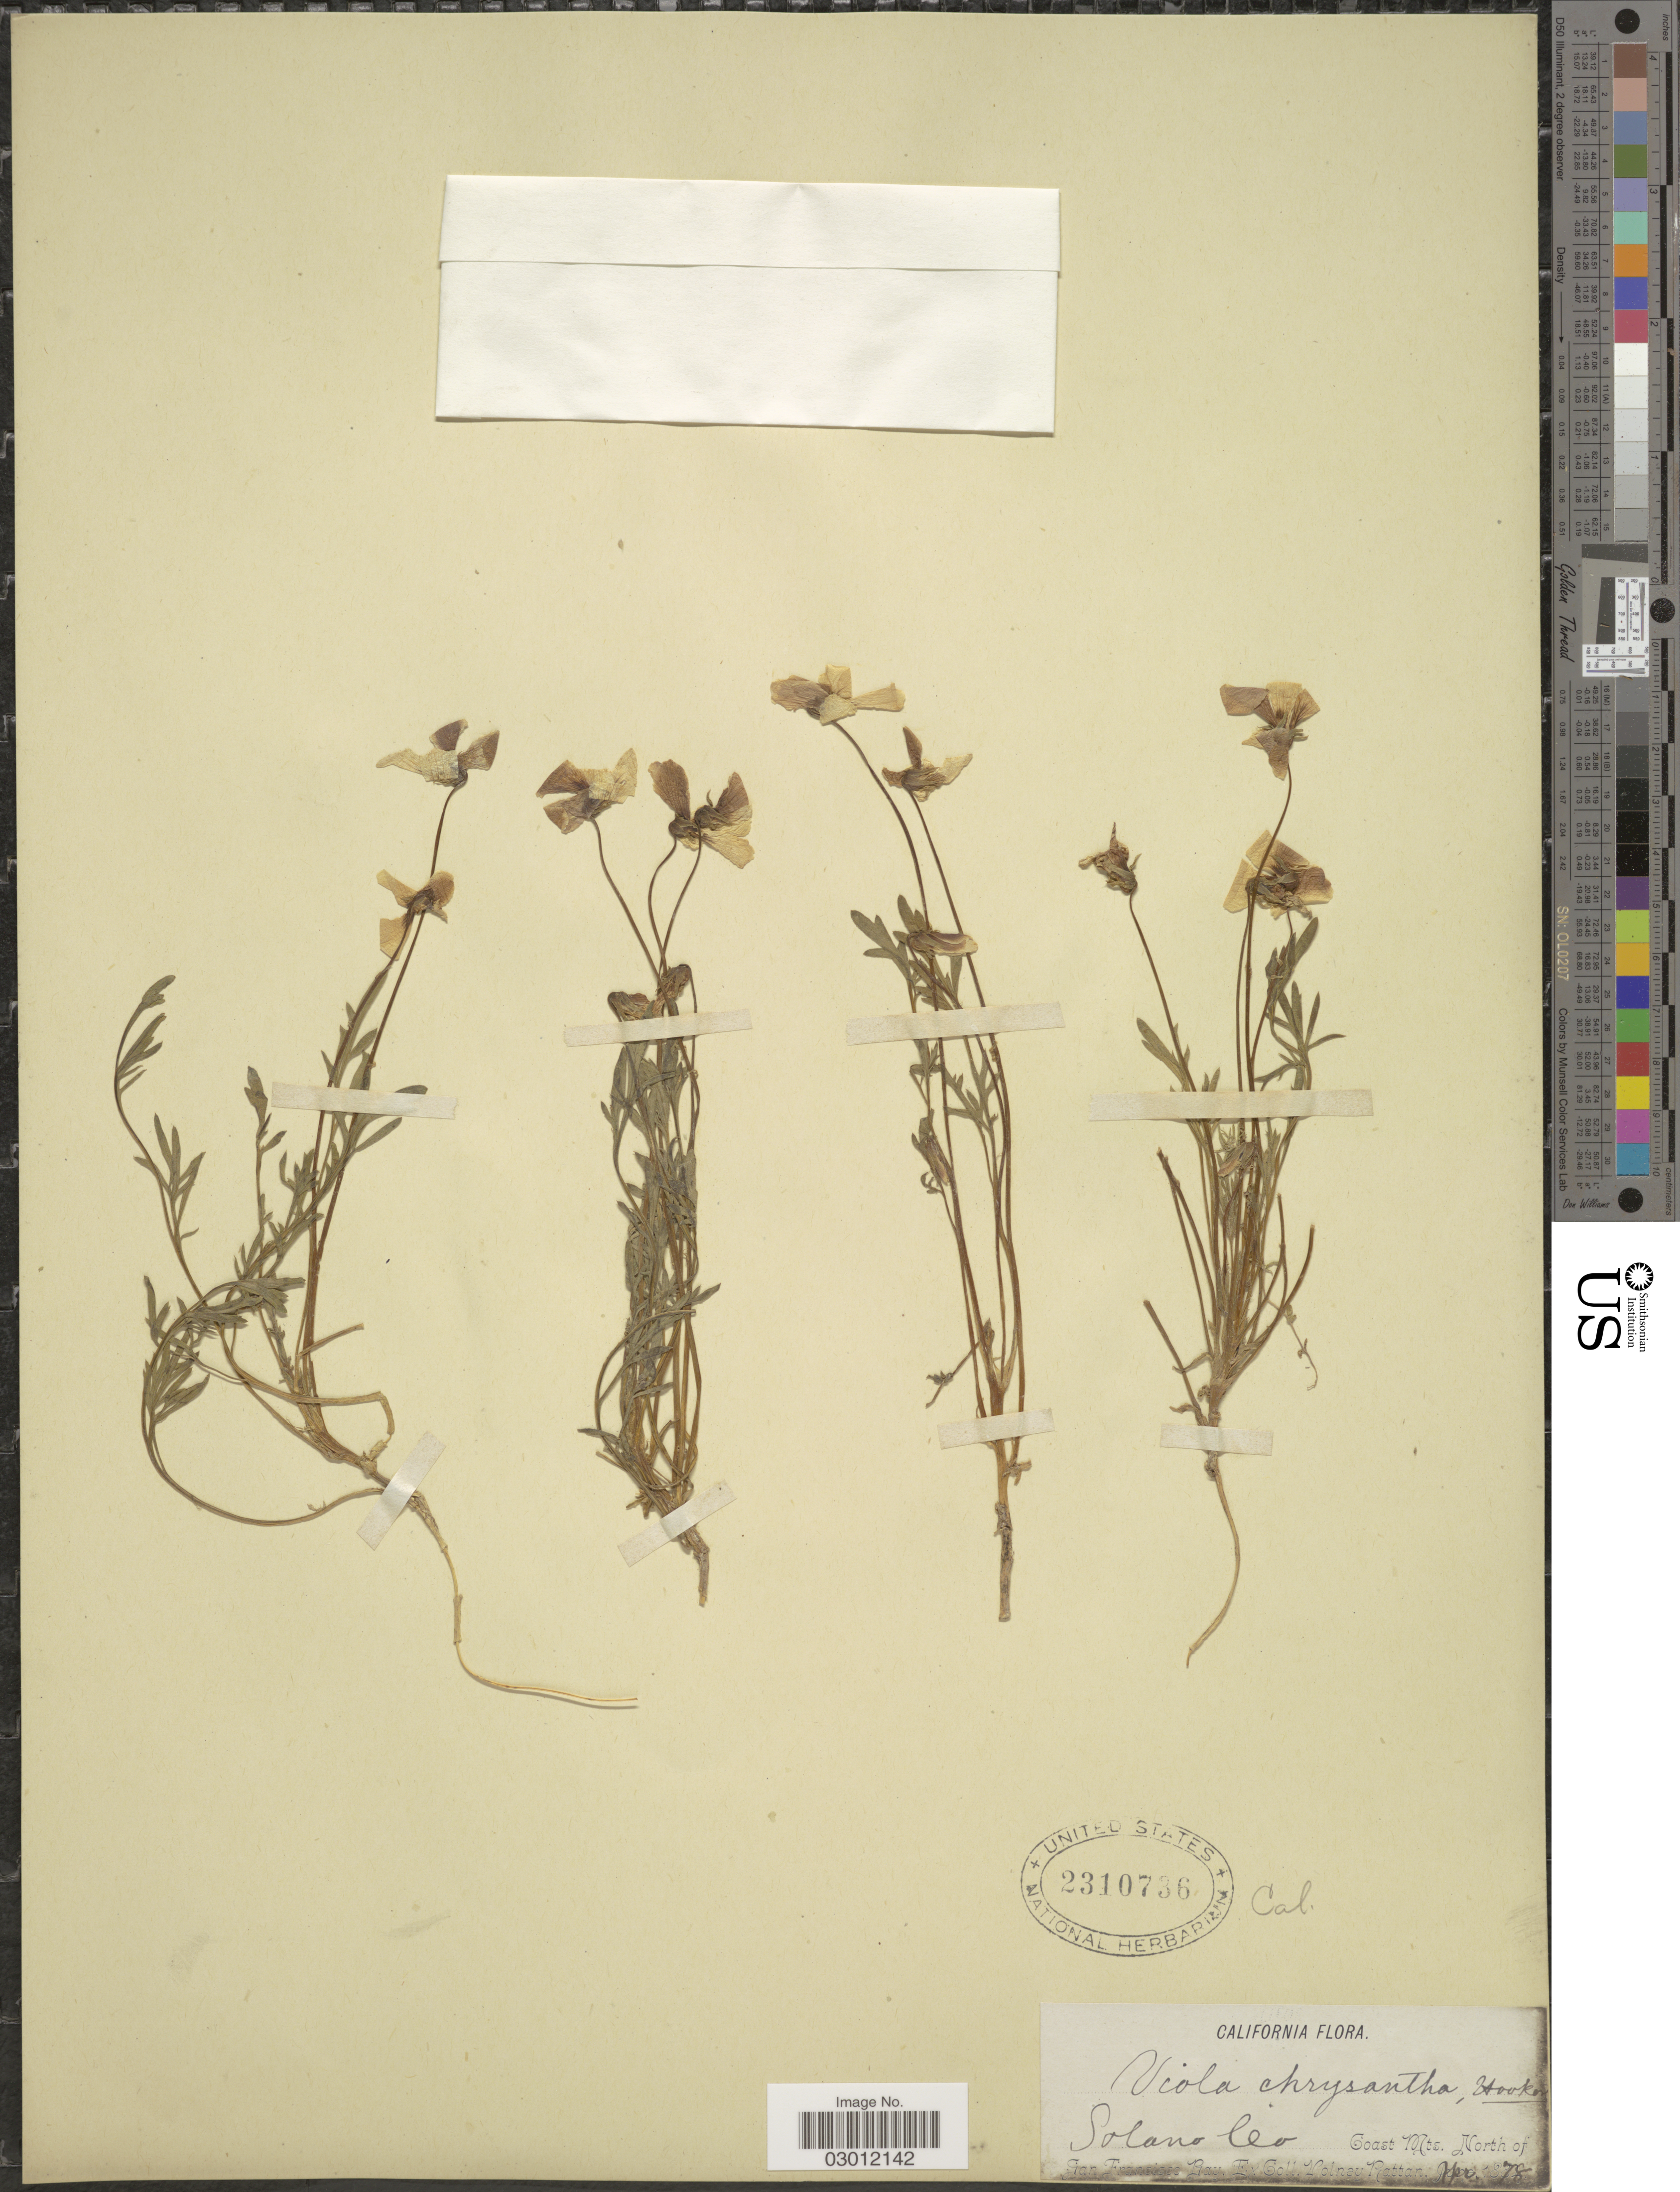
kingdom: Plantae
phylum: Tracheophyta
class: Magnoliopsida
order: Malpighiales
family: Violaceae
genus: Viola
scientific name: Viola x chrysantha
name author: Schrad. ex Rchb.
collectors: V. Rattan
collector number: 78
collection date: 1878-04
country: United States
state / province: California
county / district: San Francisco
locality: Solano Co. Coast Mts. North of San Francisco Bay.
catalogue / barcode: US 2310736